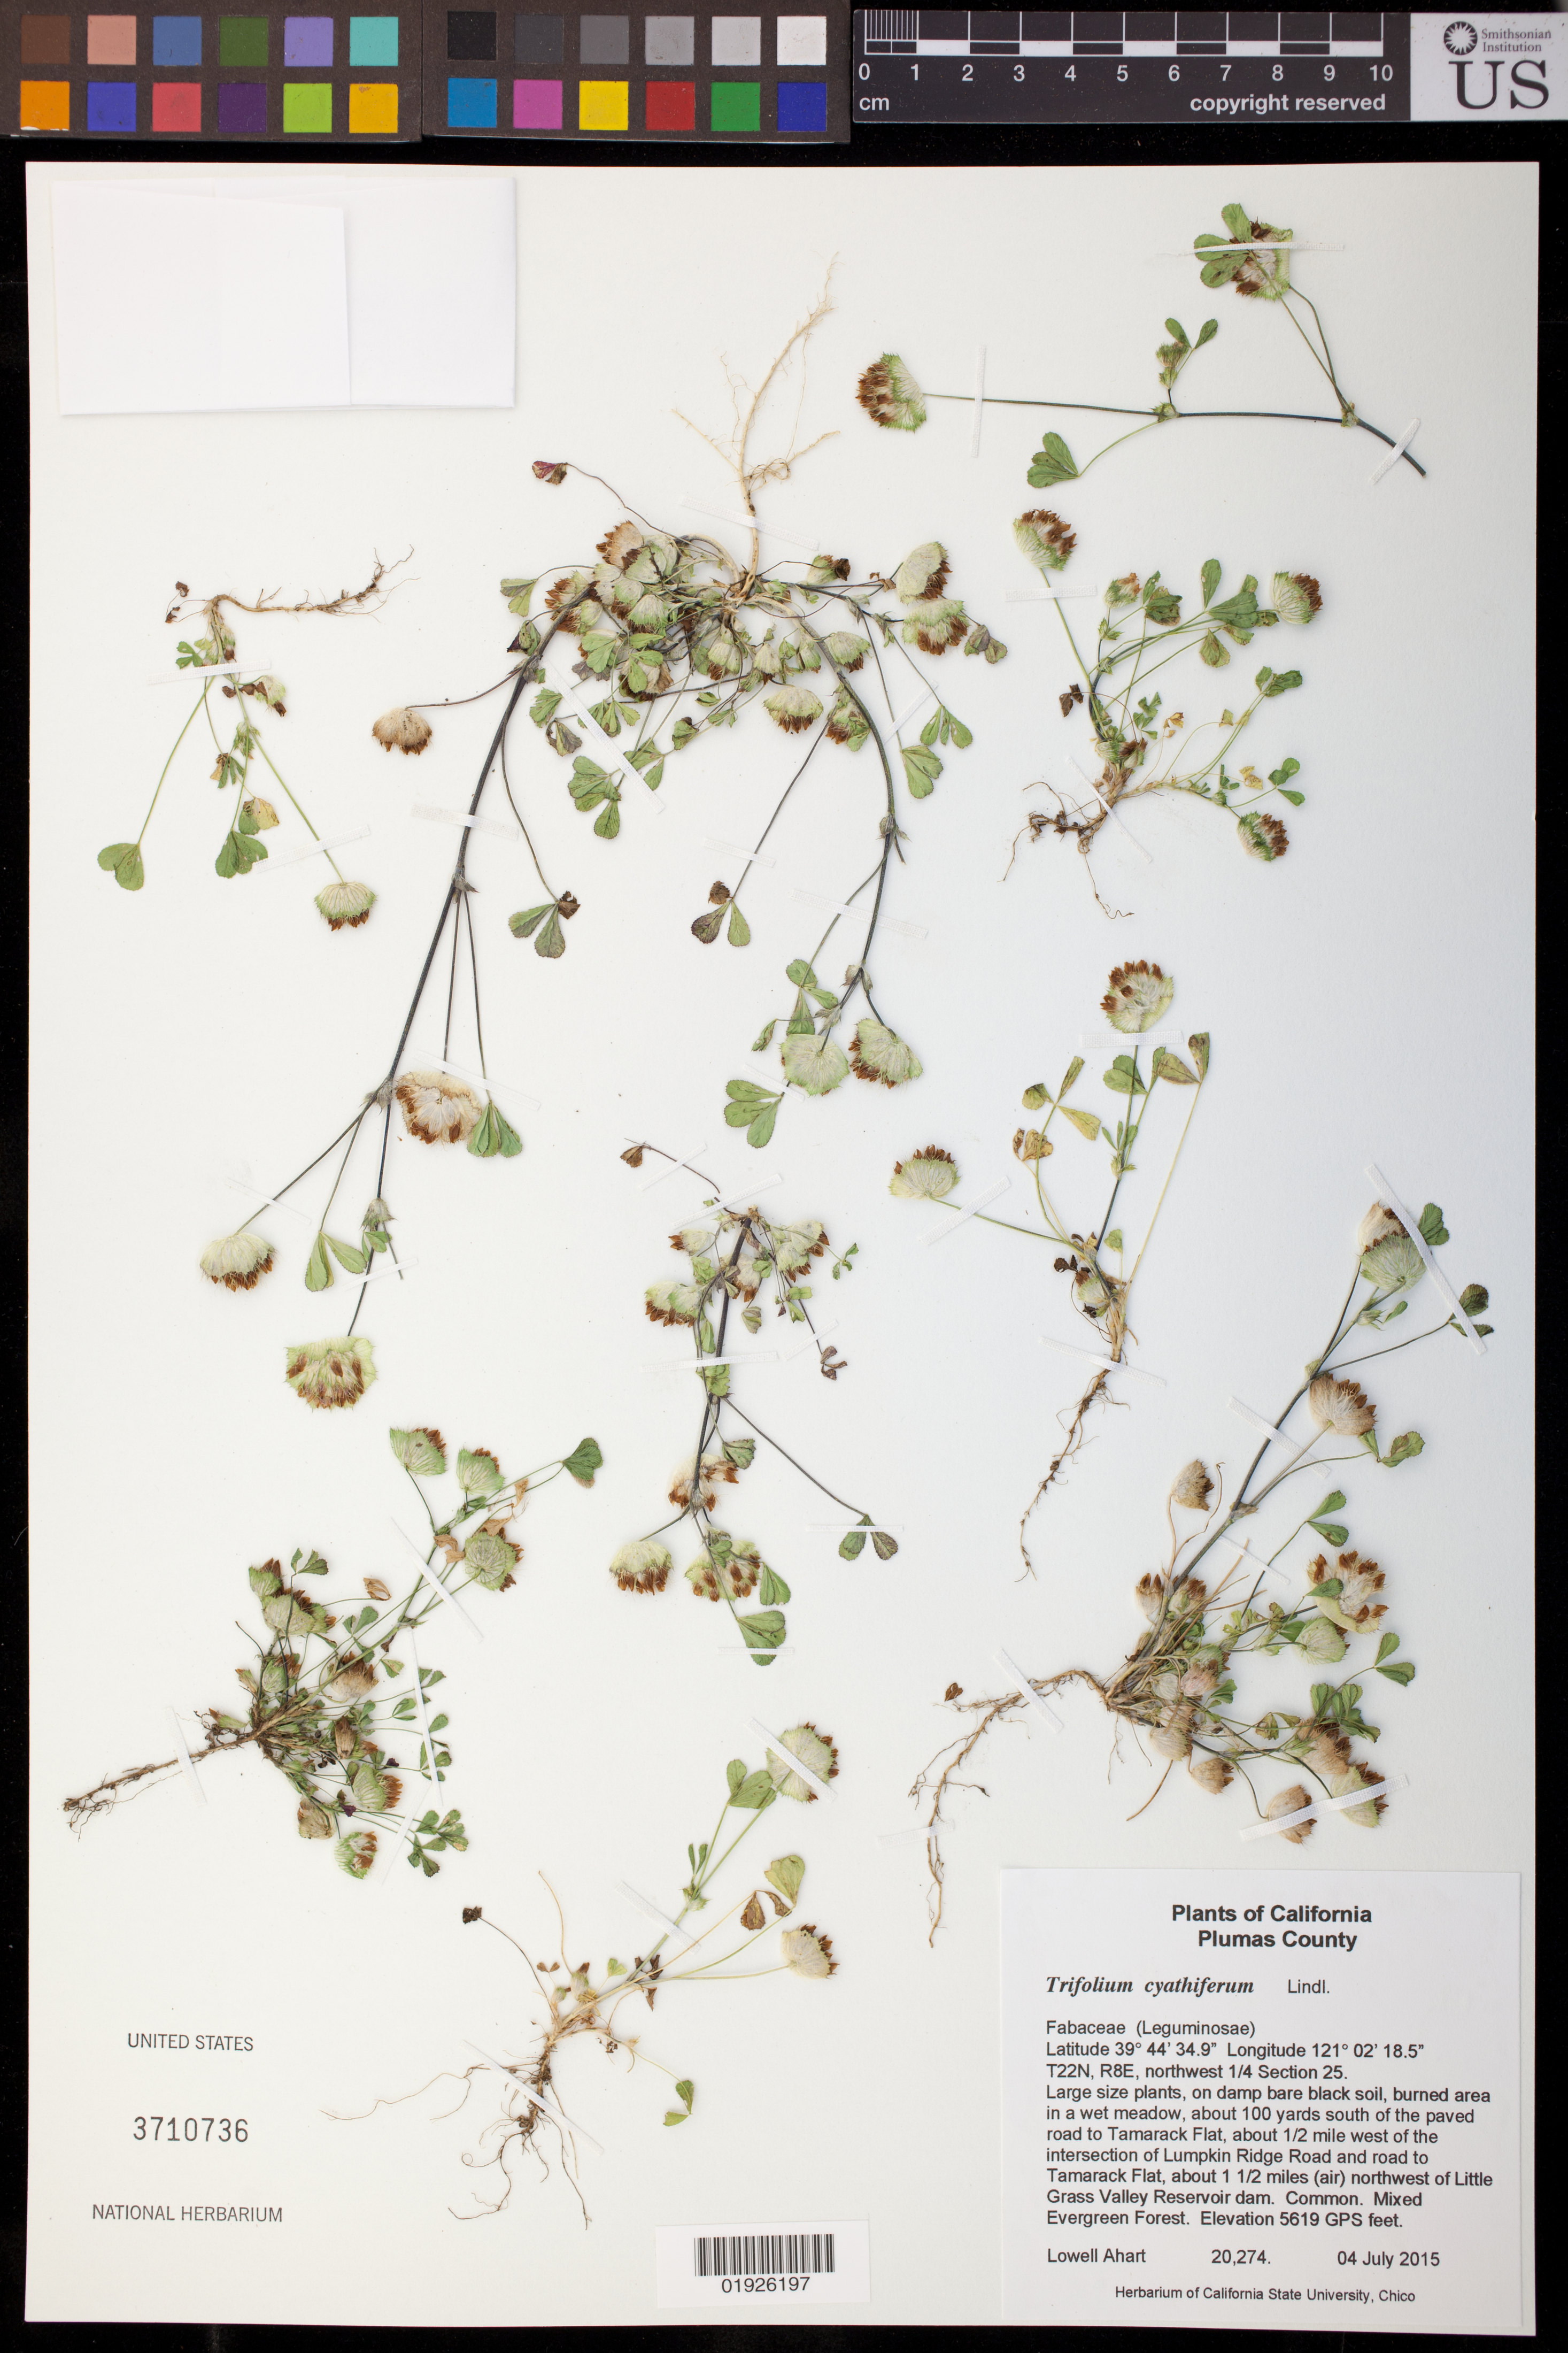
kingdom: Plantae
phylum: Tracheophyta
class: Magnoliopsida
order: Fabales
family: Fabaceae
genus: Trifolium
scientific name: Trifolium cyathiferum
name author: Lindl.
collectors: L. Ahart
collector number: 20274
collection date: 2015-07-04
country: United States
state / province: California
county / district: Plumas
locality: T22N, R8E, northwest 1/4 section 25. About 100 yards south of the paved road to Tamarack Flat, about 1/2 mile west of the intersection of Lumpkin Ridge Road and road to Tamarack Flat, about 1 1/2 miles (air) northwest of Little Grass Valley Reservoir dam.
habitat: Mixed evergreen forest, on damp bare black soil, burned area in a wet meadow.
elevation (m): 1713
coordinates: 39 44 34.9, 121 02 18.5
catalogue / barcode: US 3710736